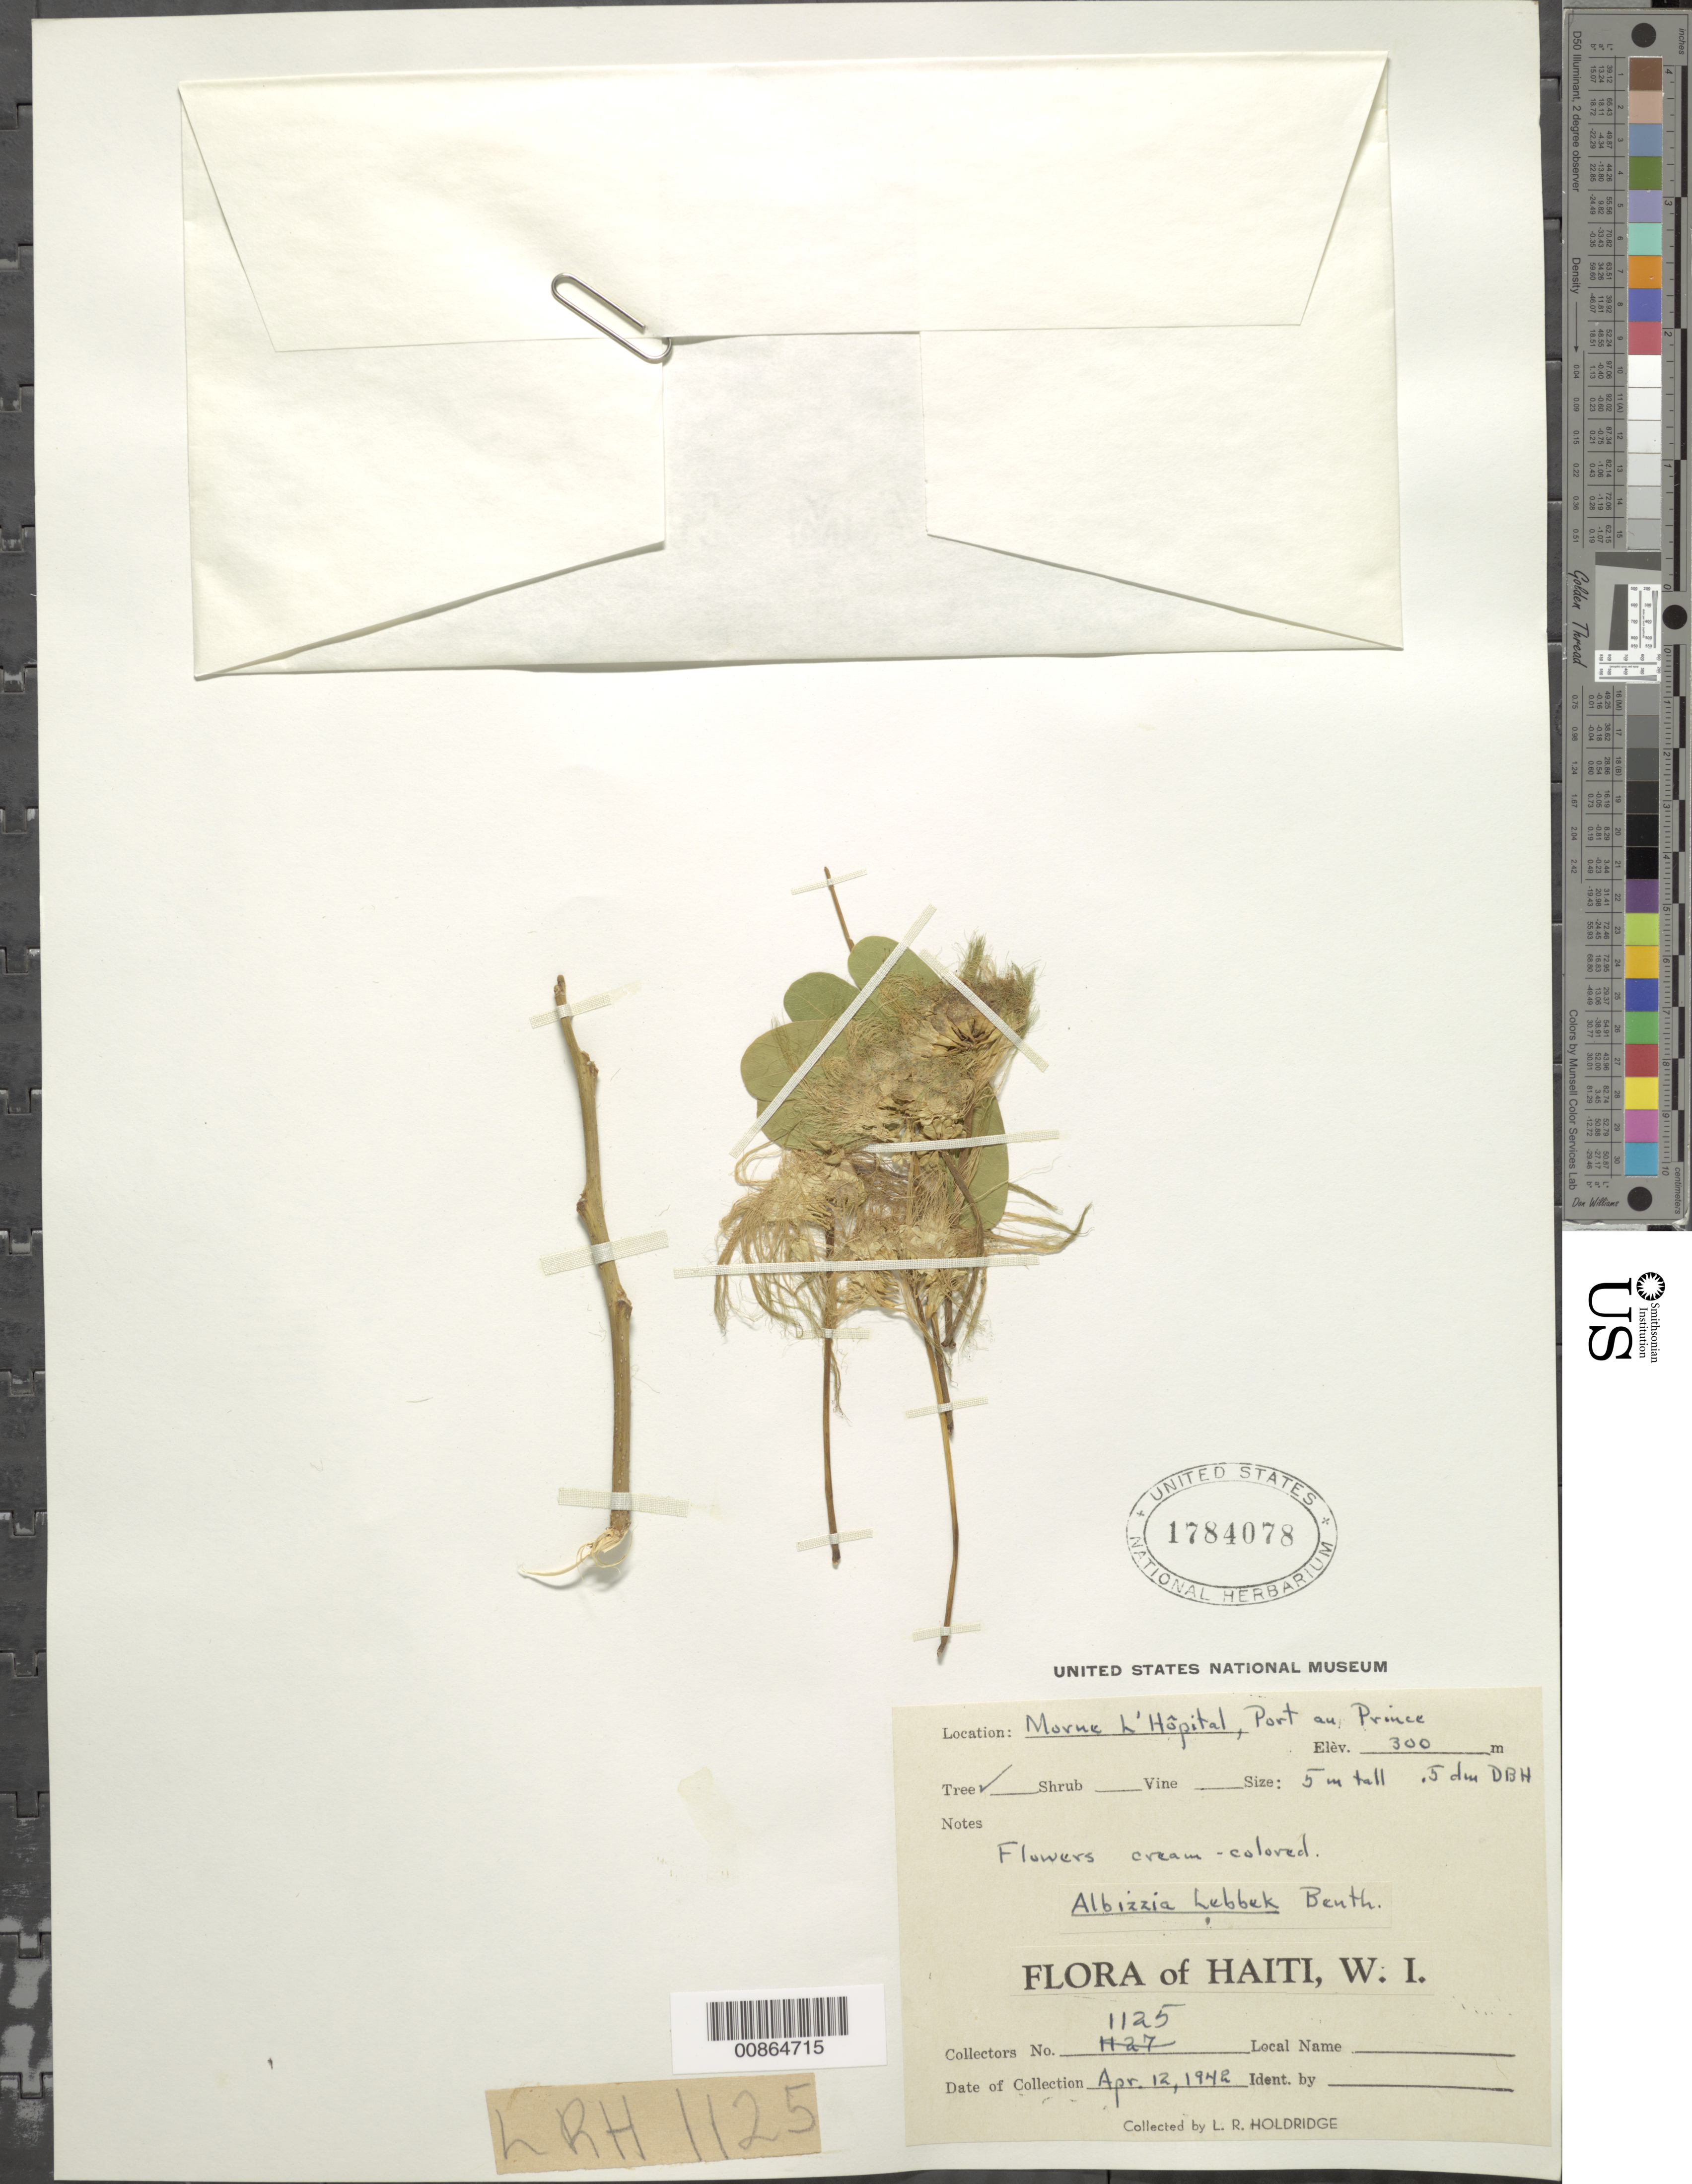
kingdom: Plantae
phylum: Tracheophyta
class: Magnoliopsida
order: Fabales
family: Fabaceae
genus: Albizia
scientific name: Albizia lebbeck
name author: (L.) Benth.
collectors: L. Holdridge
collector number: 1125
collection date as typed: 12 Apr 1942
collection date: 1942-04-12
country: Haiti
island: Hispaniola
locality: Morne L'Hôpital, Port au Prince.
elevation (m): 300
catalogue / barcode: US 1784078